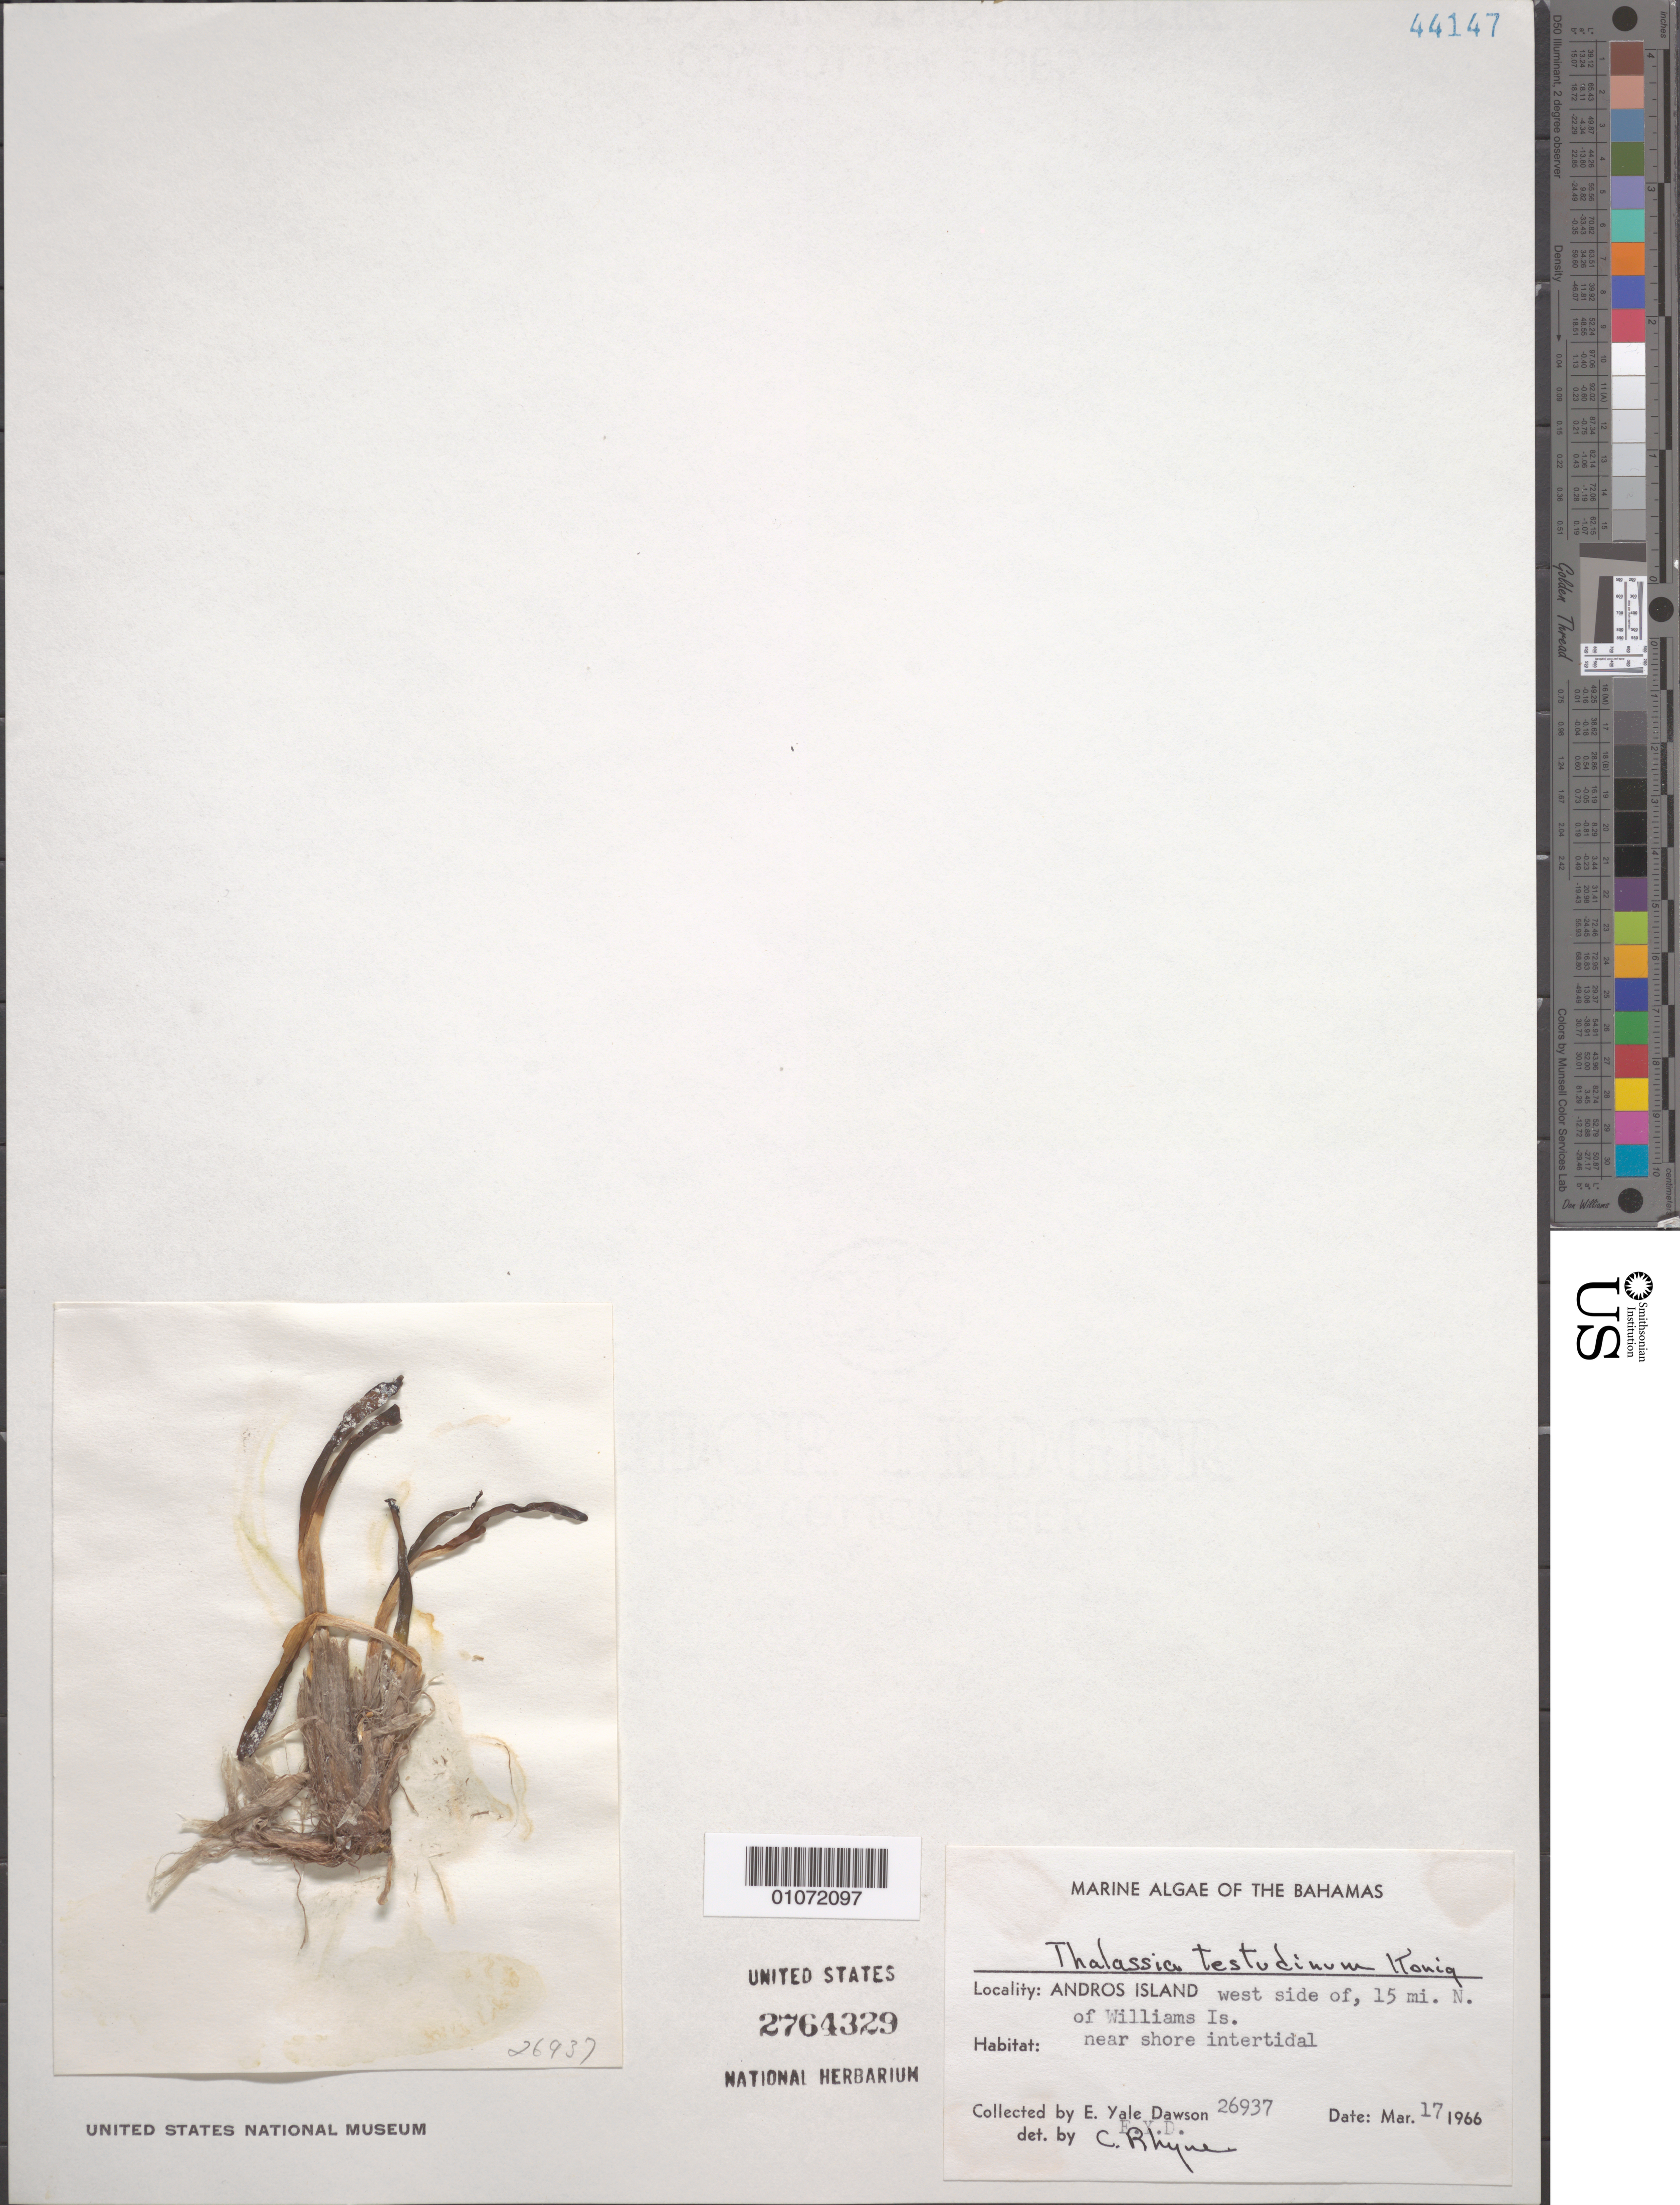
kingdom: Plantae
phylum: Tracheophyta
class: Liliopsida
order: Alismatales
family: Hydrocharitaceae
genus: Thalassia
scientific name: Thalassia testudinum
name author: Banks & Sol. ex K.D. Koenig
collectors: E. Y. Dawson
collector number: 26937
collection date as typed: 17 Mar 1966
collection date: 1966-03-17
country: Bahamas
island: Andros I.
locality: Androst Island: west side of, 15 mi. N of Williams Island. Near shore intertidal.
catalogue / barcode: US 2764329